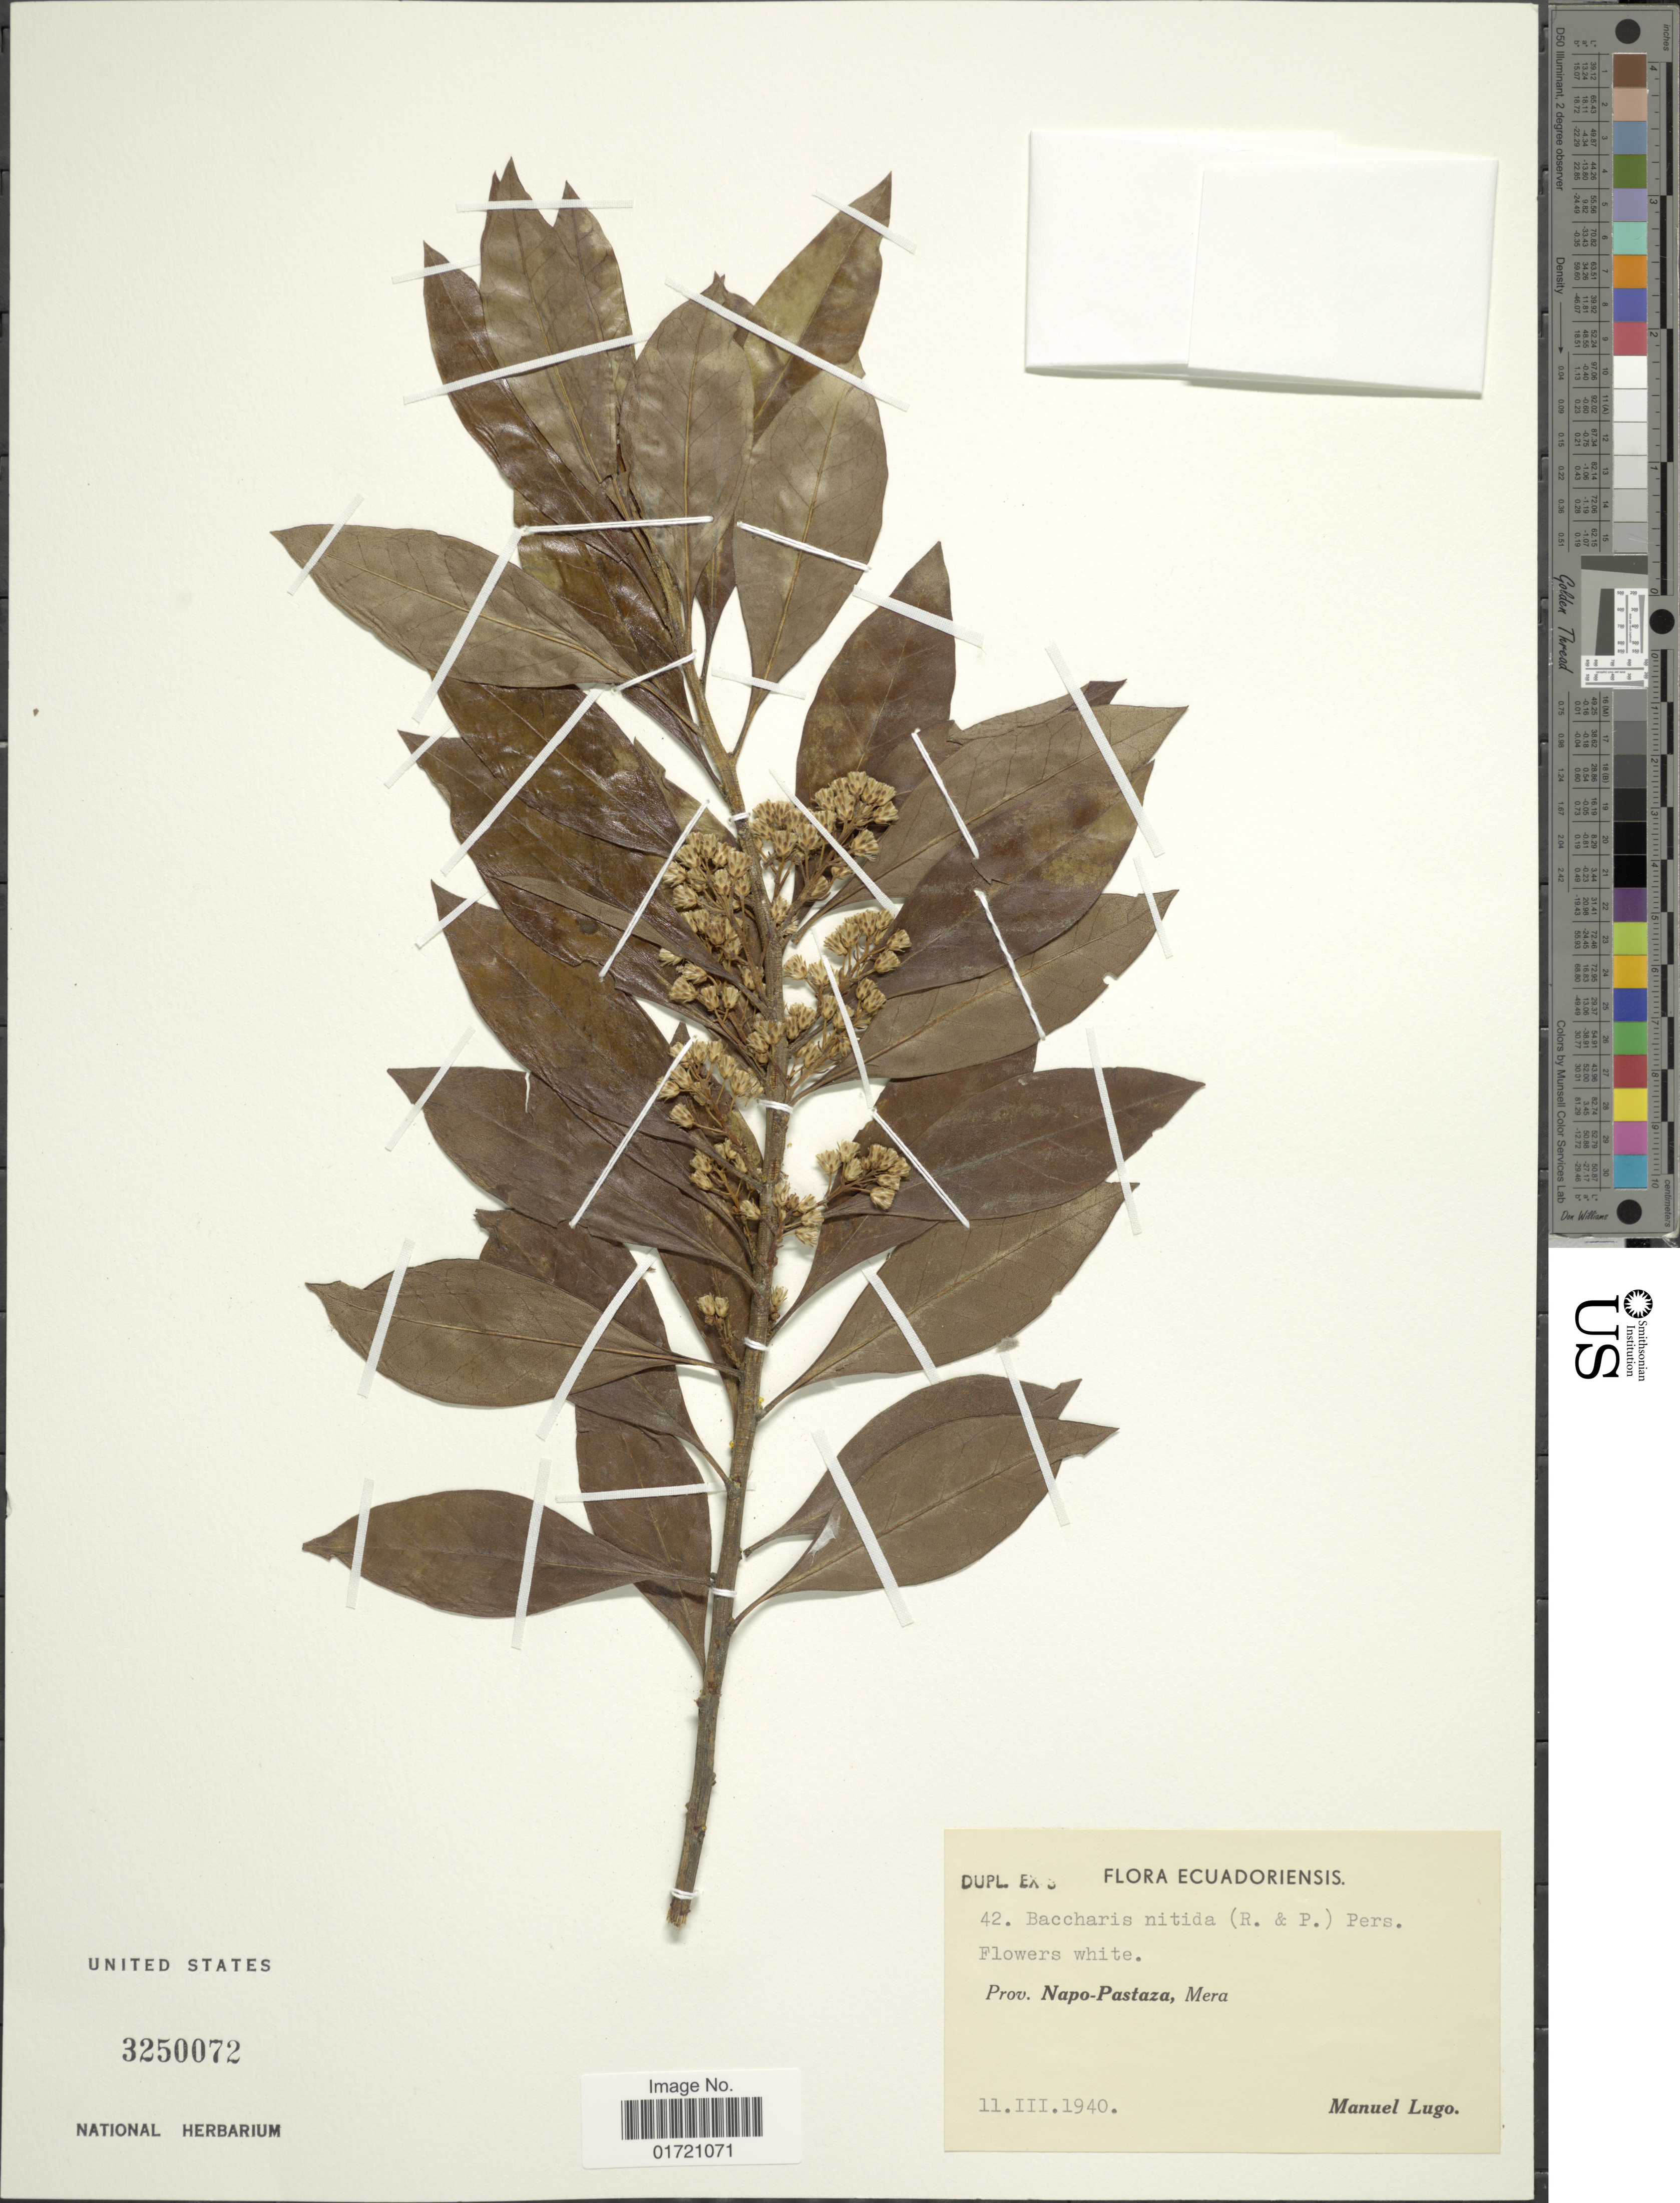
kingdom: Plantae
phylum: Tracheophyta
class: Magnoliopsida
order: Asterales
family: Asteraceae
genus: Baccharis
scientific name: Baccharis nitida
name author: (Ruiz & Pav.) Pers.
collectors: M. Lugo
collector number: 42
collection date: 1940-03-11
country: Ecuador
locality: Prov. Napo-Pastaza, Mera.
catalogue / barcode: US 3250072